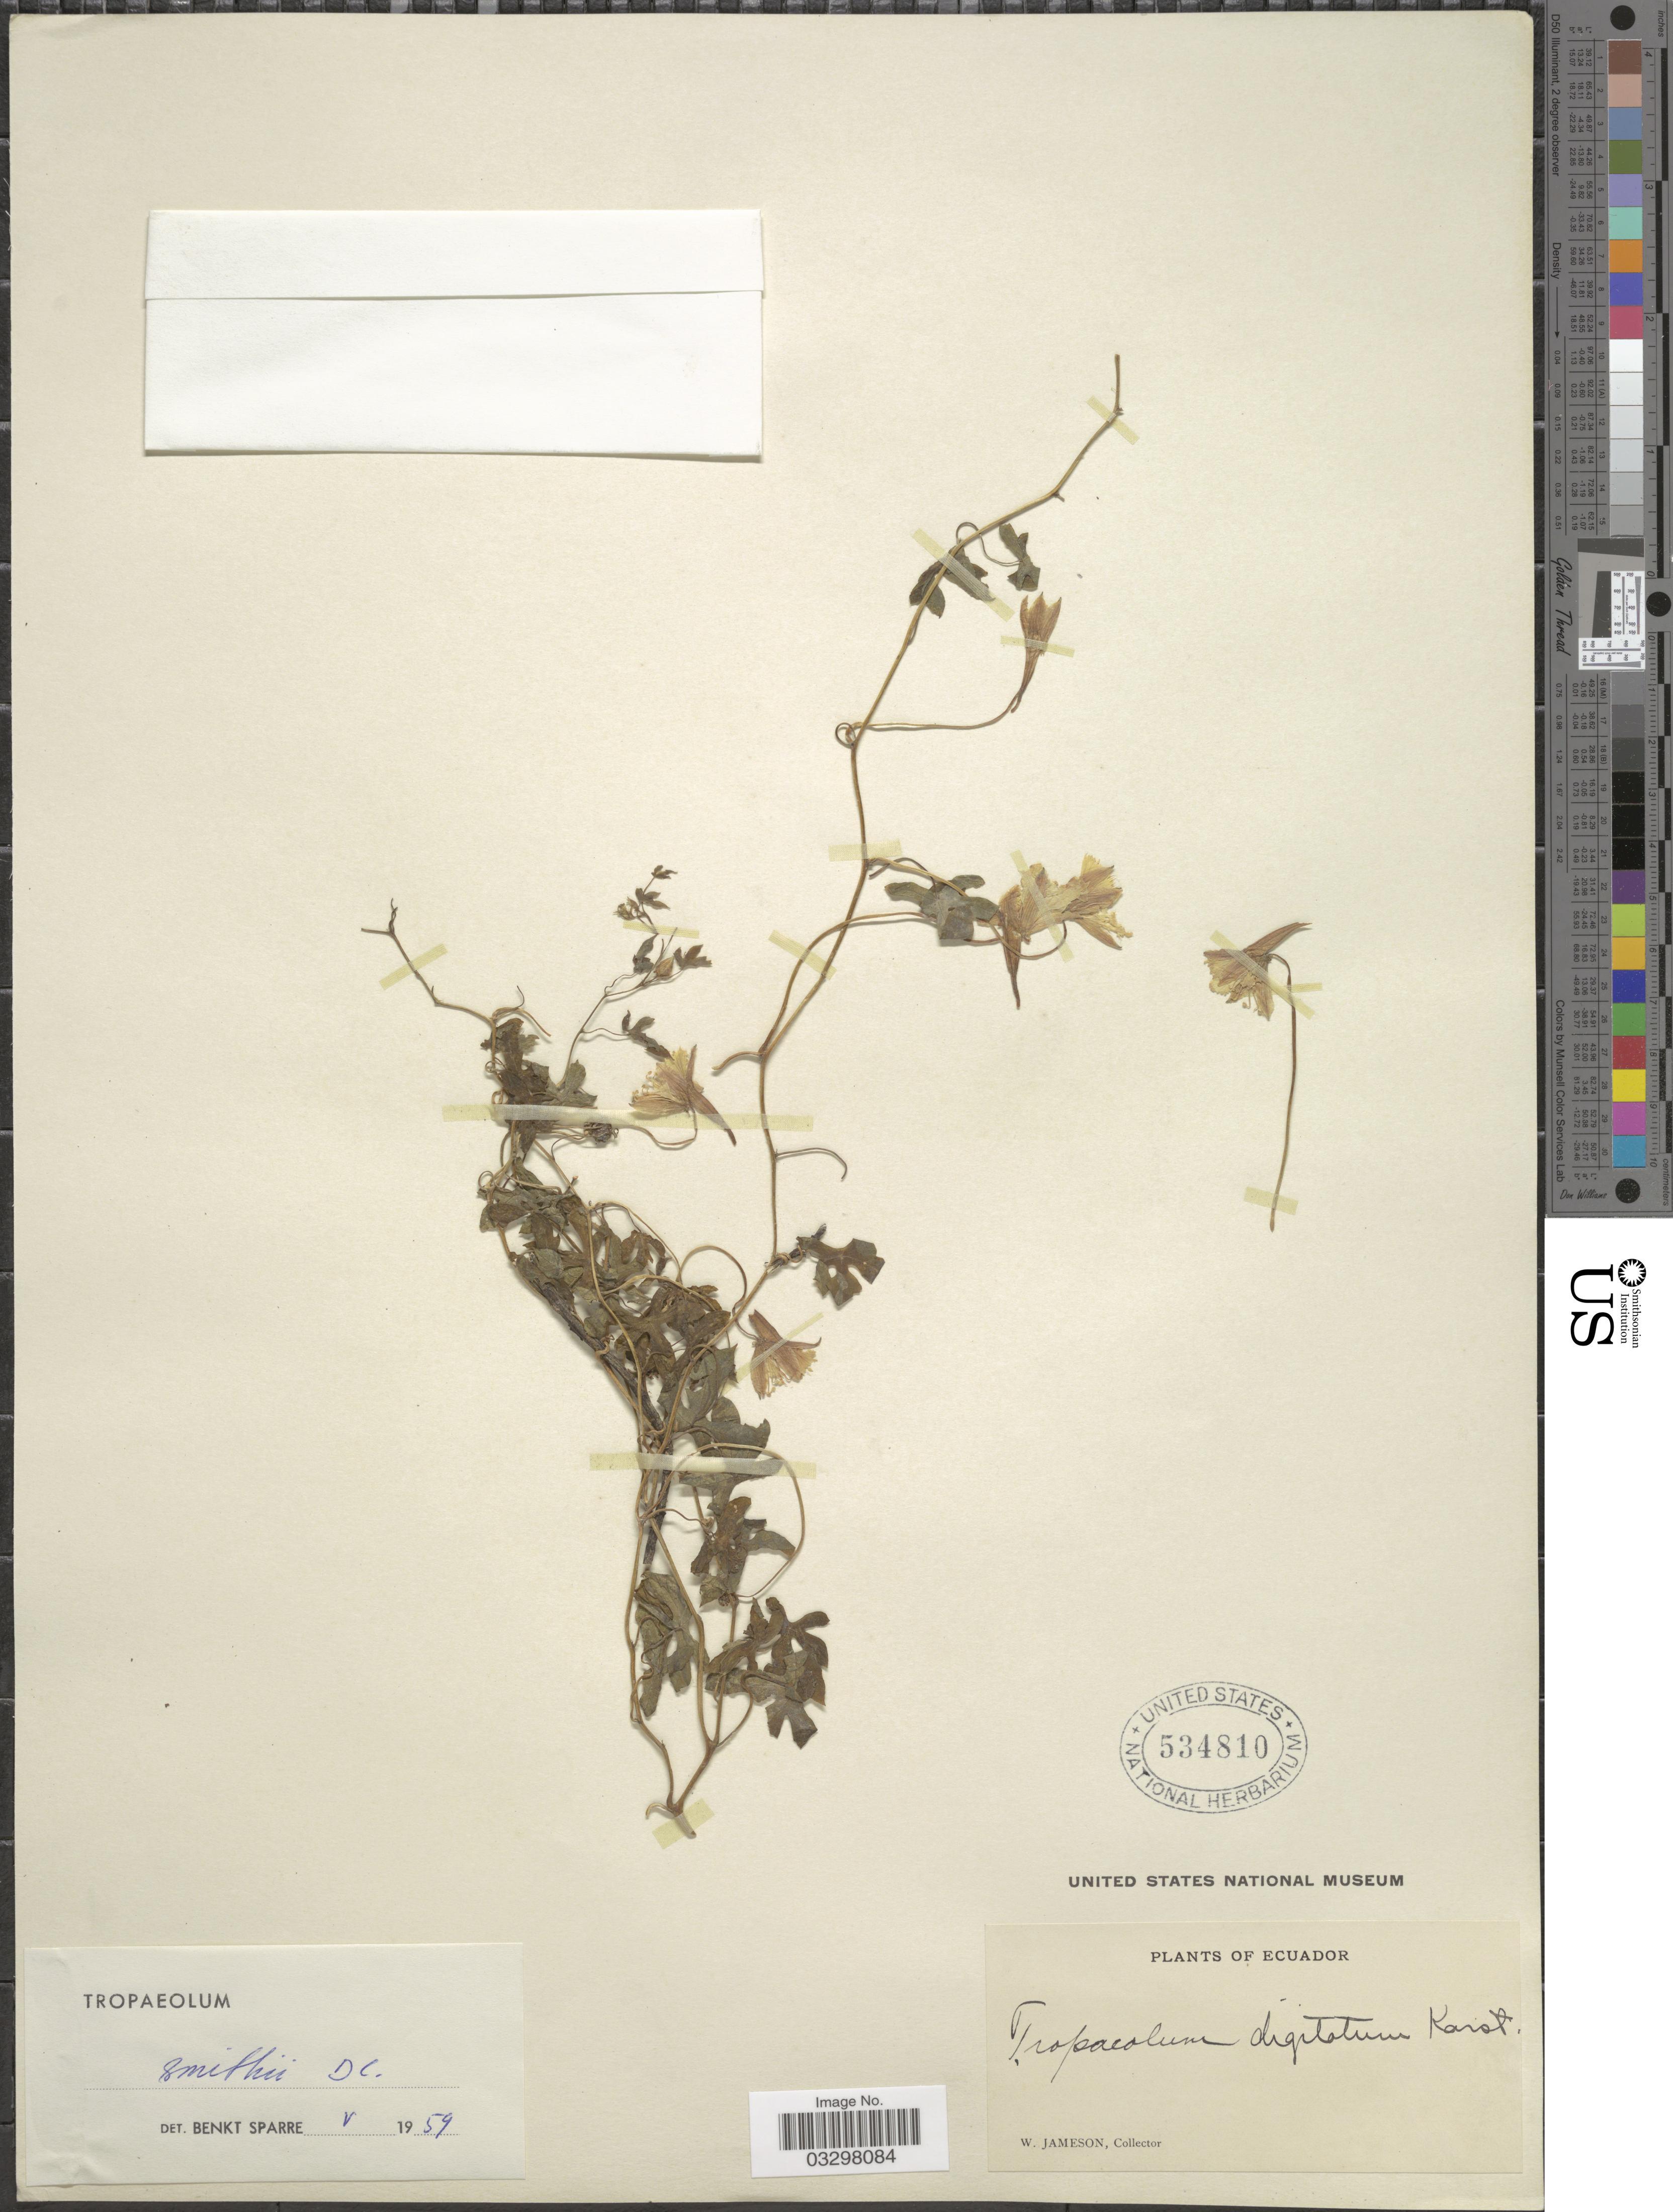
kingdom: Plantae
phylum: Tracheophyta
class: Magnoliopsida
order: Brassicales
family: Tropaeolaceae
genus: Tropaeolum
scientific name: Tropaeolum smithii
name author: DC.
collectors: W. Jameson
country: Ecuador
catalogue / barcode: US 534810